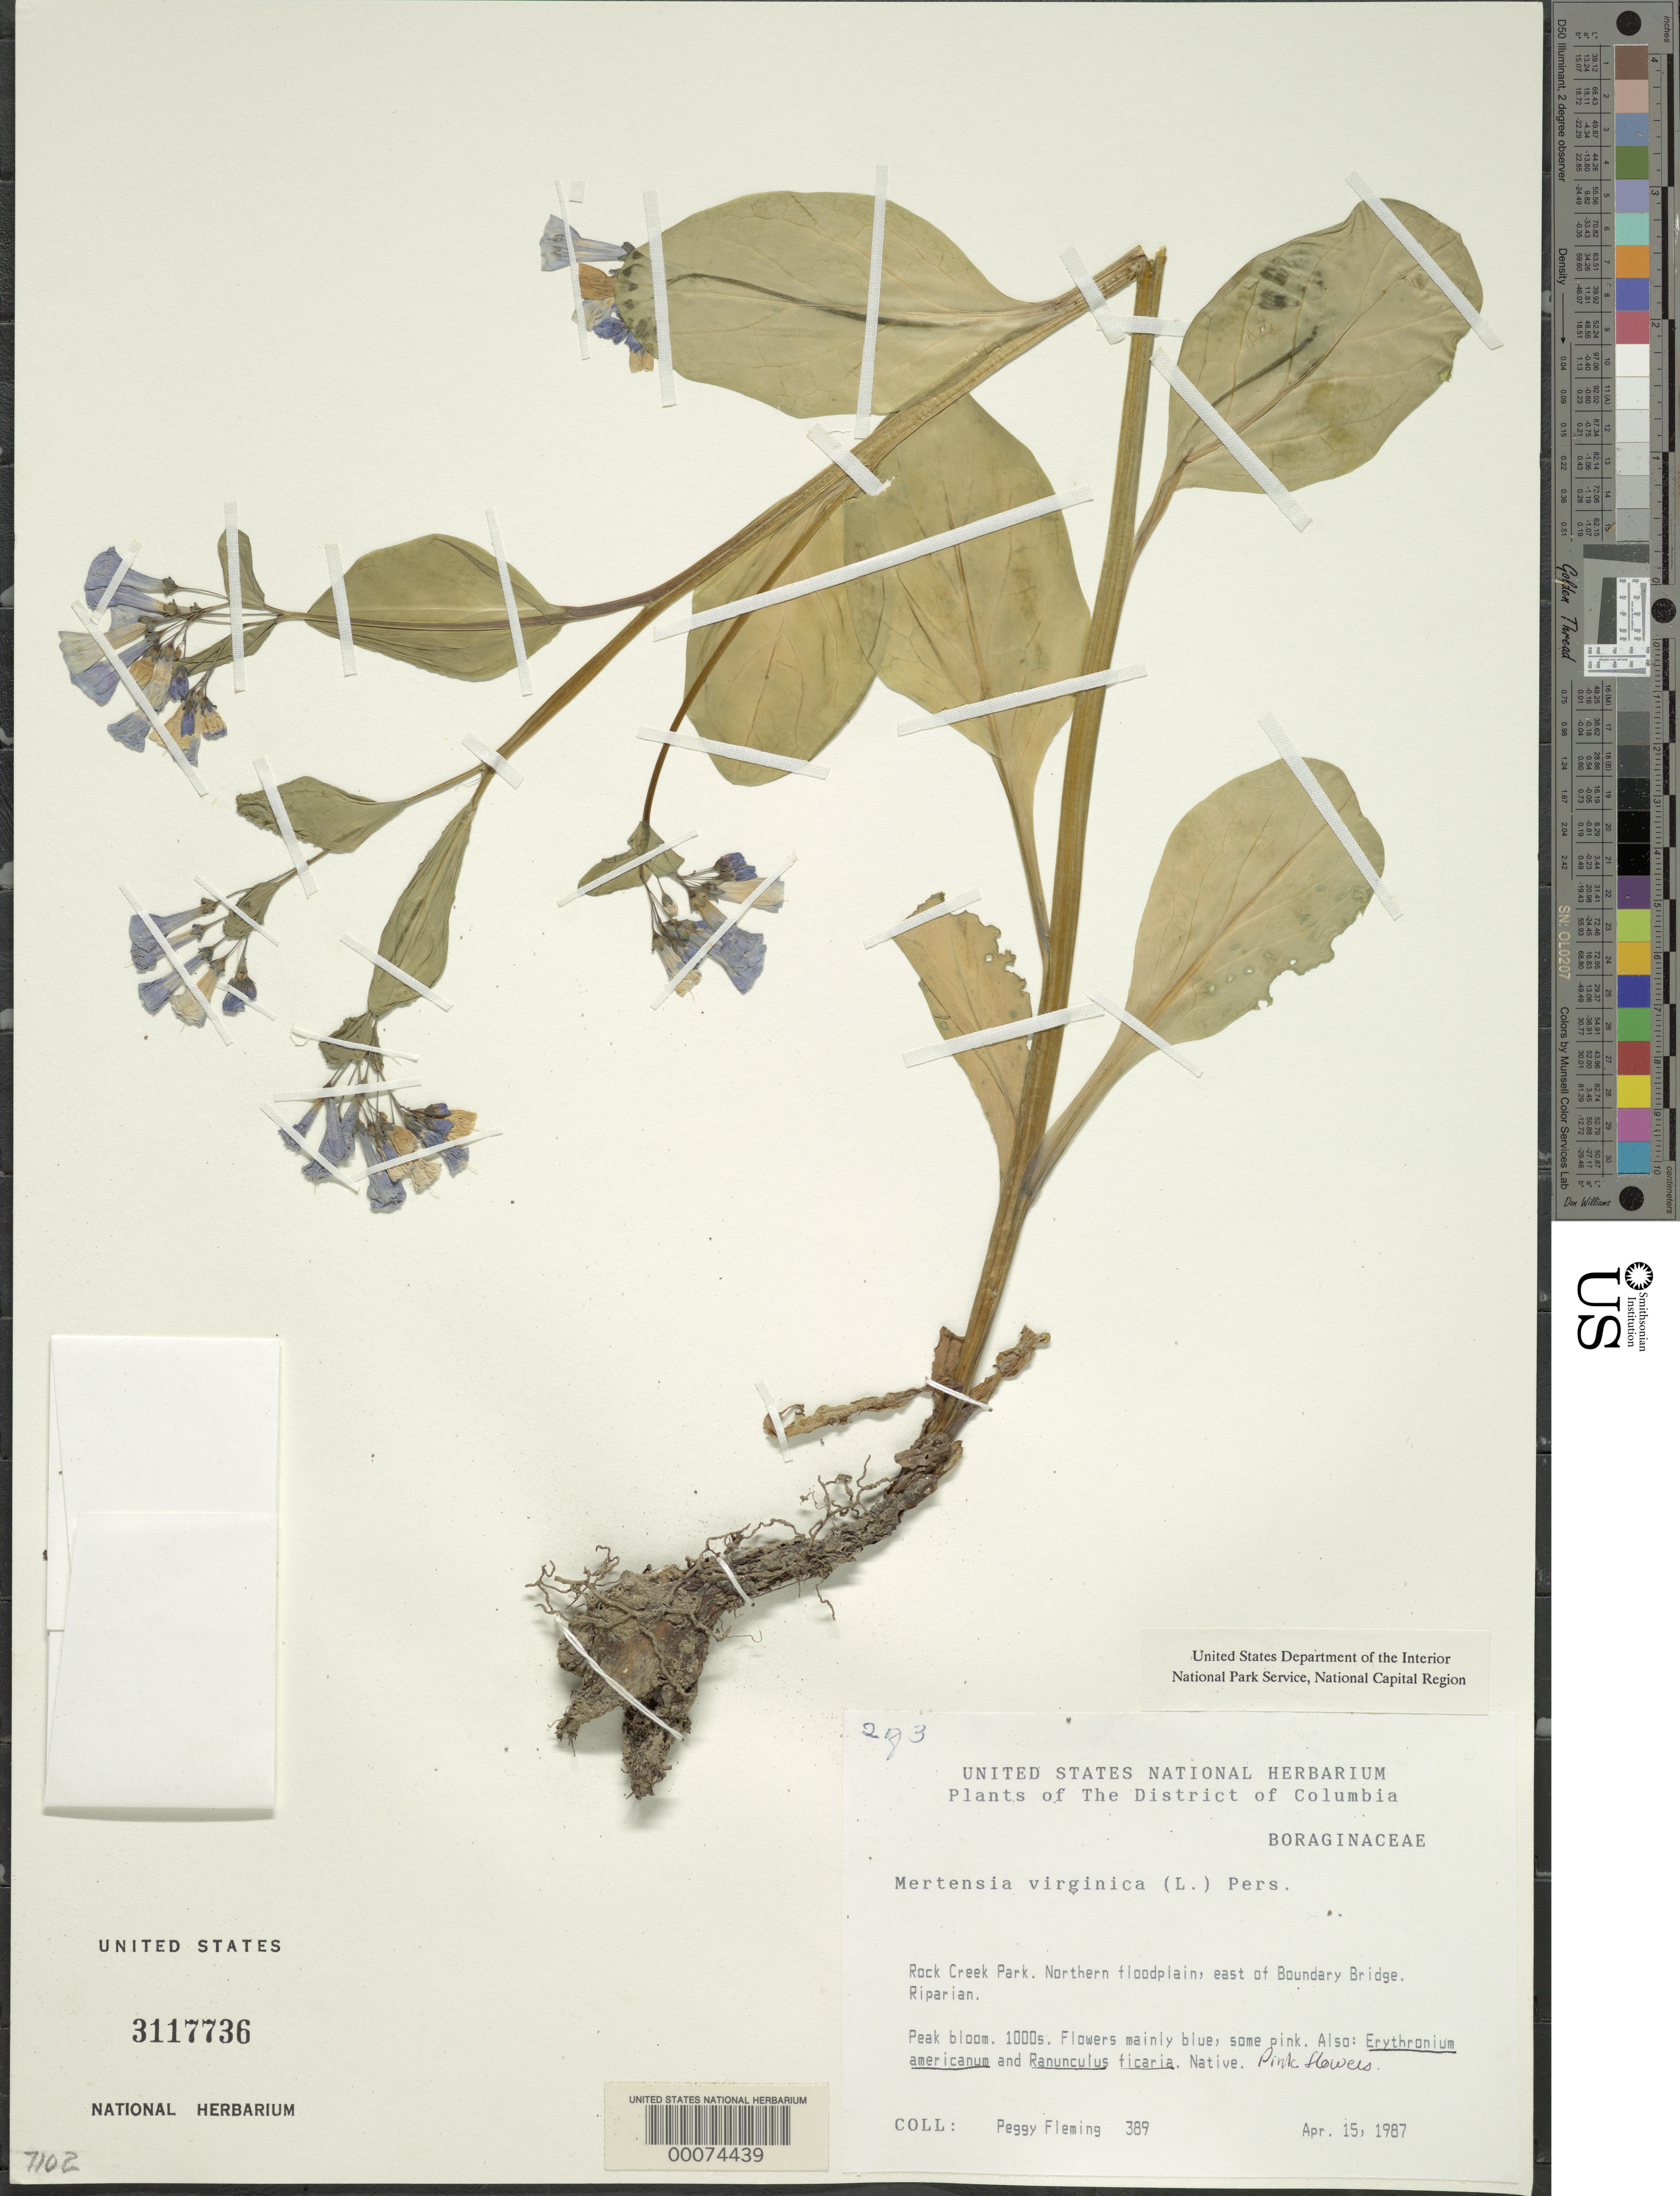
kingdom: Plantae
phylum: Tracheophyta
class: Magnoliopsida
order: Boraginales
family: Boraginaceae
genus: Mertensia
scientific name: Mertensia virginica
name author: (L.) Pers. ex Link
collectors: P. Fleming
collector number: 389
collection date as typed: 15 Apr 1987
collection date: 1987-04-15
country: United States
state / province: District of Columbia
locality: Rock Creek Park, northern floodplain at Boundary Bridge Rock Creek Park & vicinity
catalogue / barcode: US 3117736